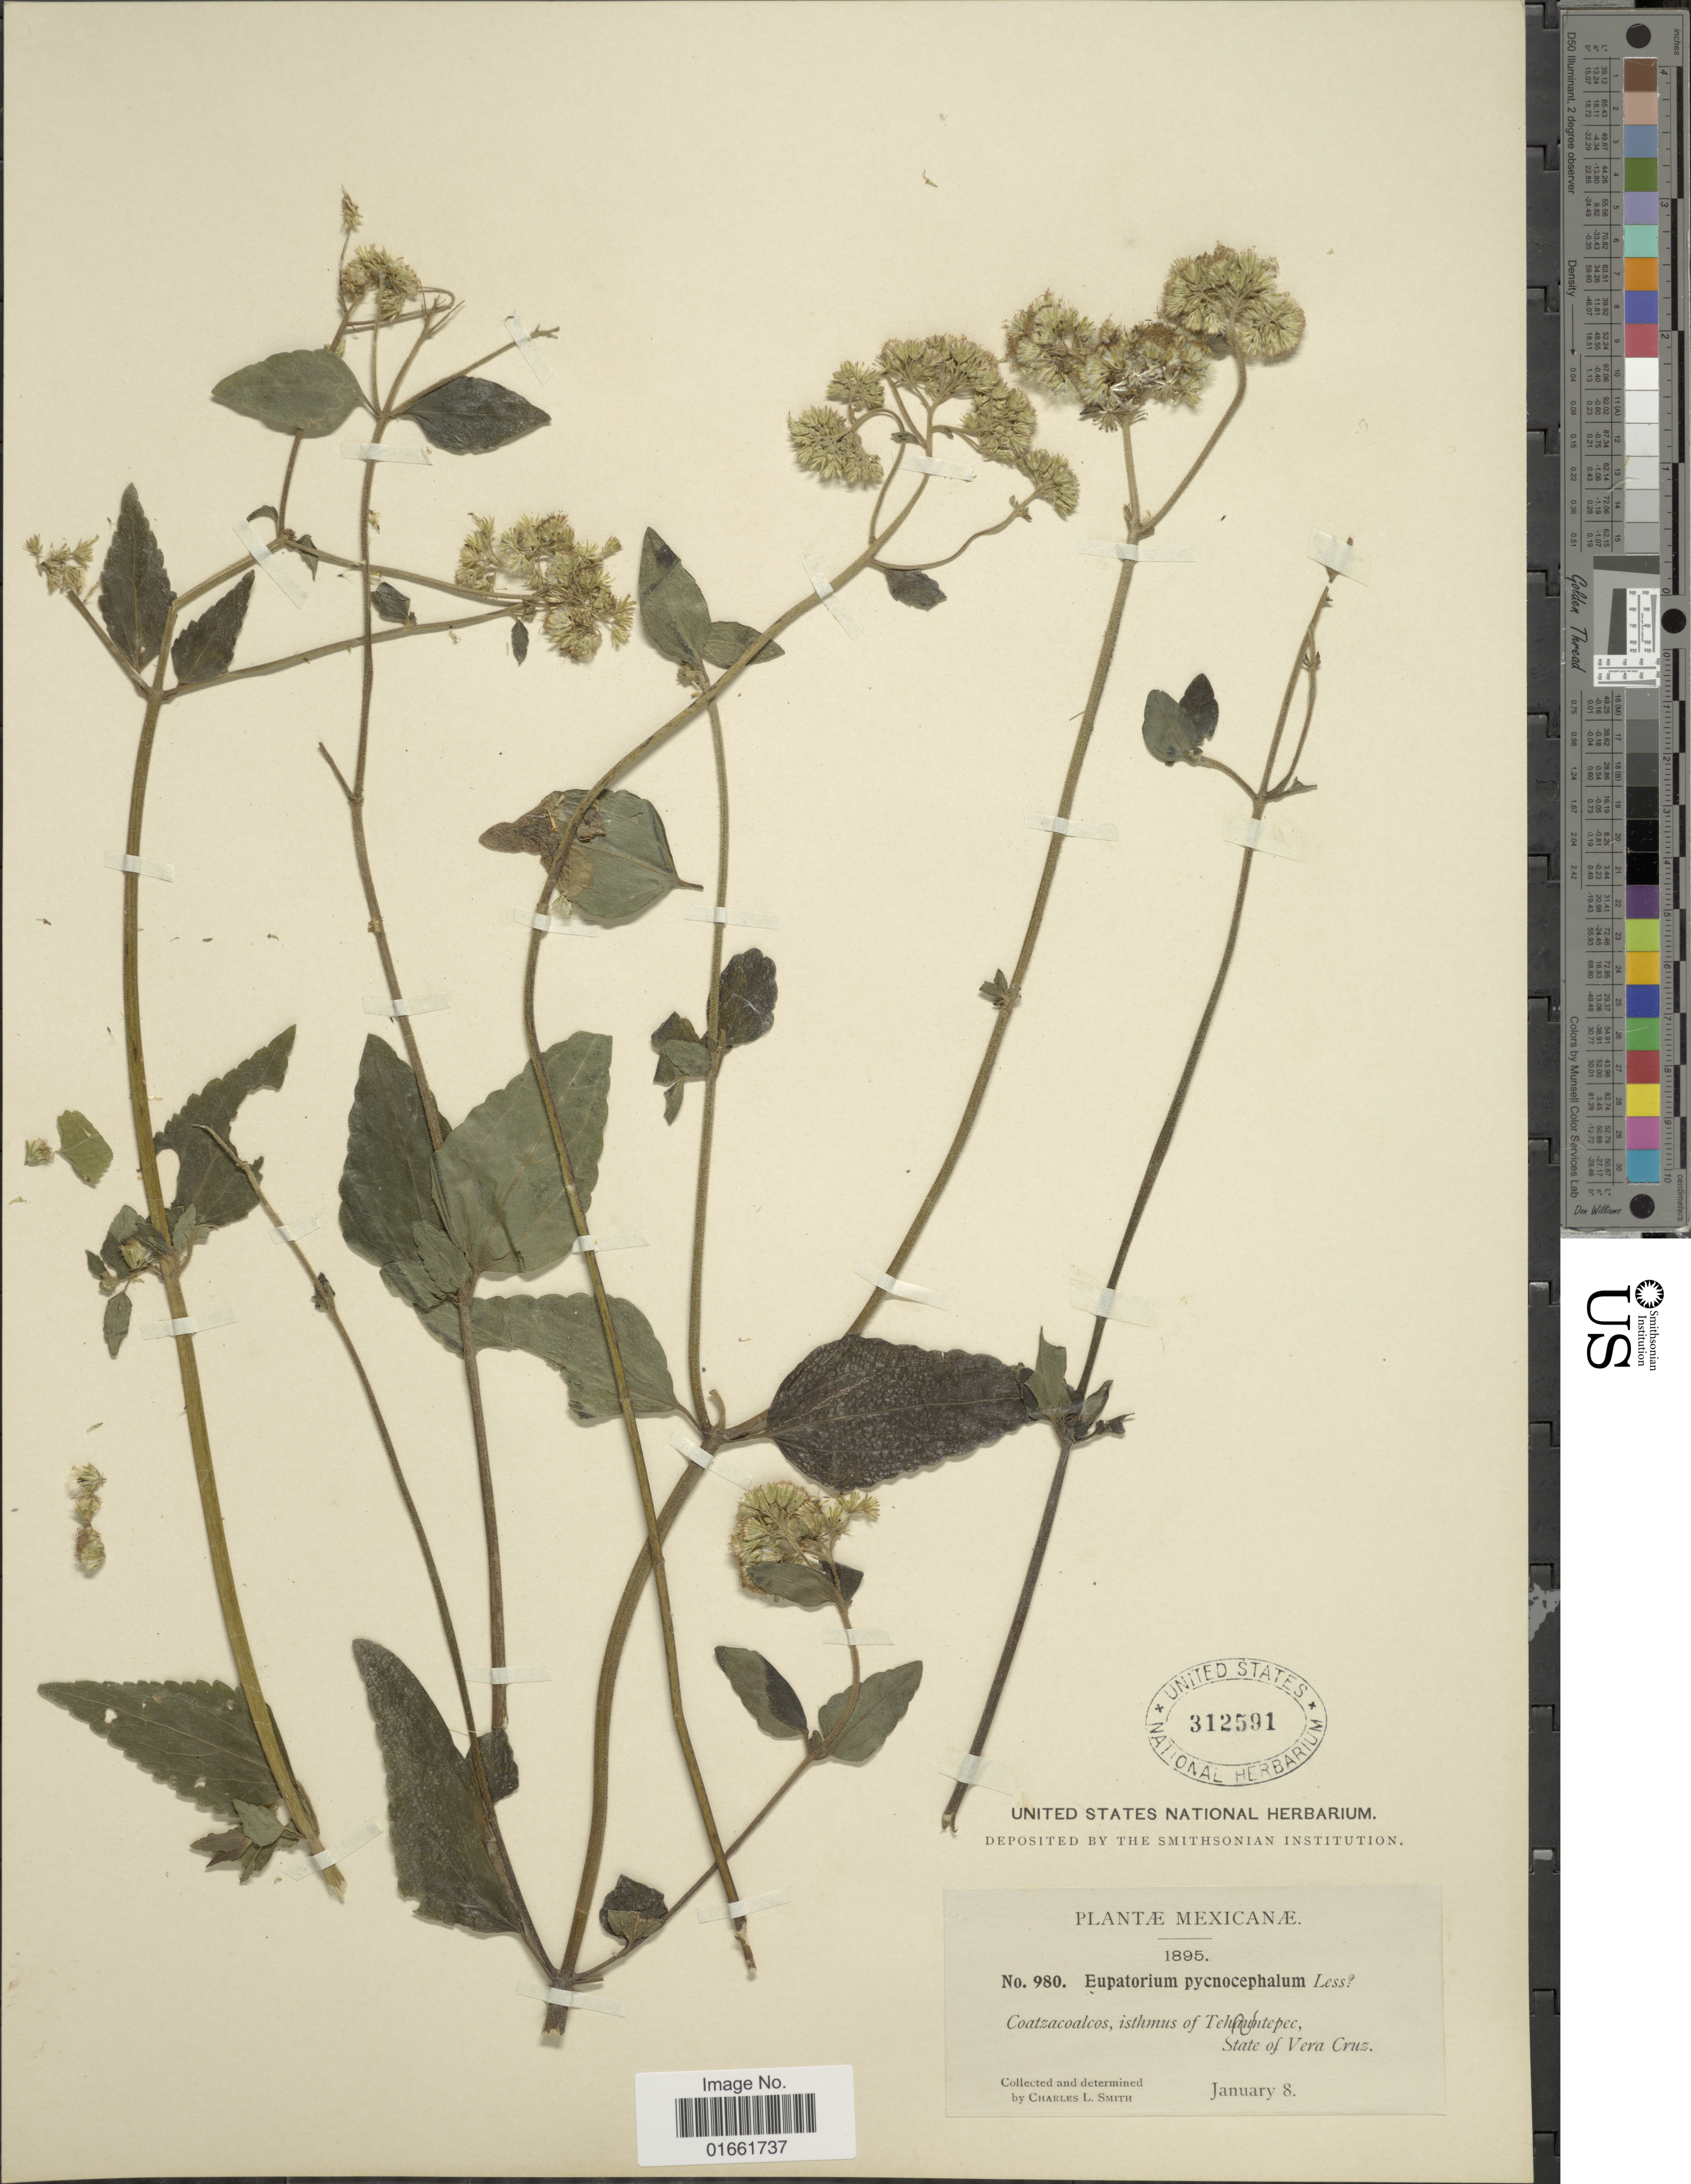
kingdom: Plantae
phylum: Tracheophyta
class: Magnoliopsida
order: Asterales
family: Asteraceae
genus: Fleischmannia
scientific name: Fleischmannia pratensis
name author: (Klatt) R.M. King & H. Rob.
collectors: C. L. Smith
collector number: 980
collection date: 1895-01-08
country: Mexico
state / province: Veracruz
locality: State of Vera Cruz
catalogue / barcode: US 312591